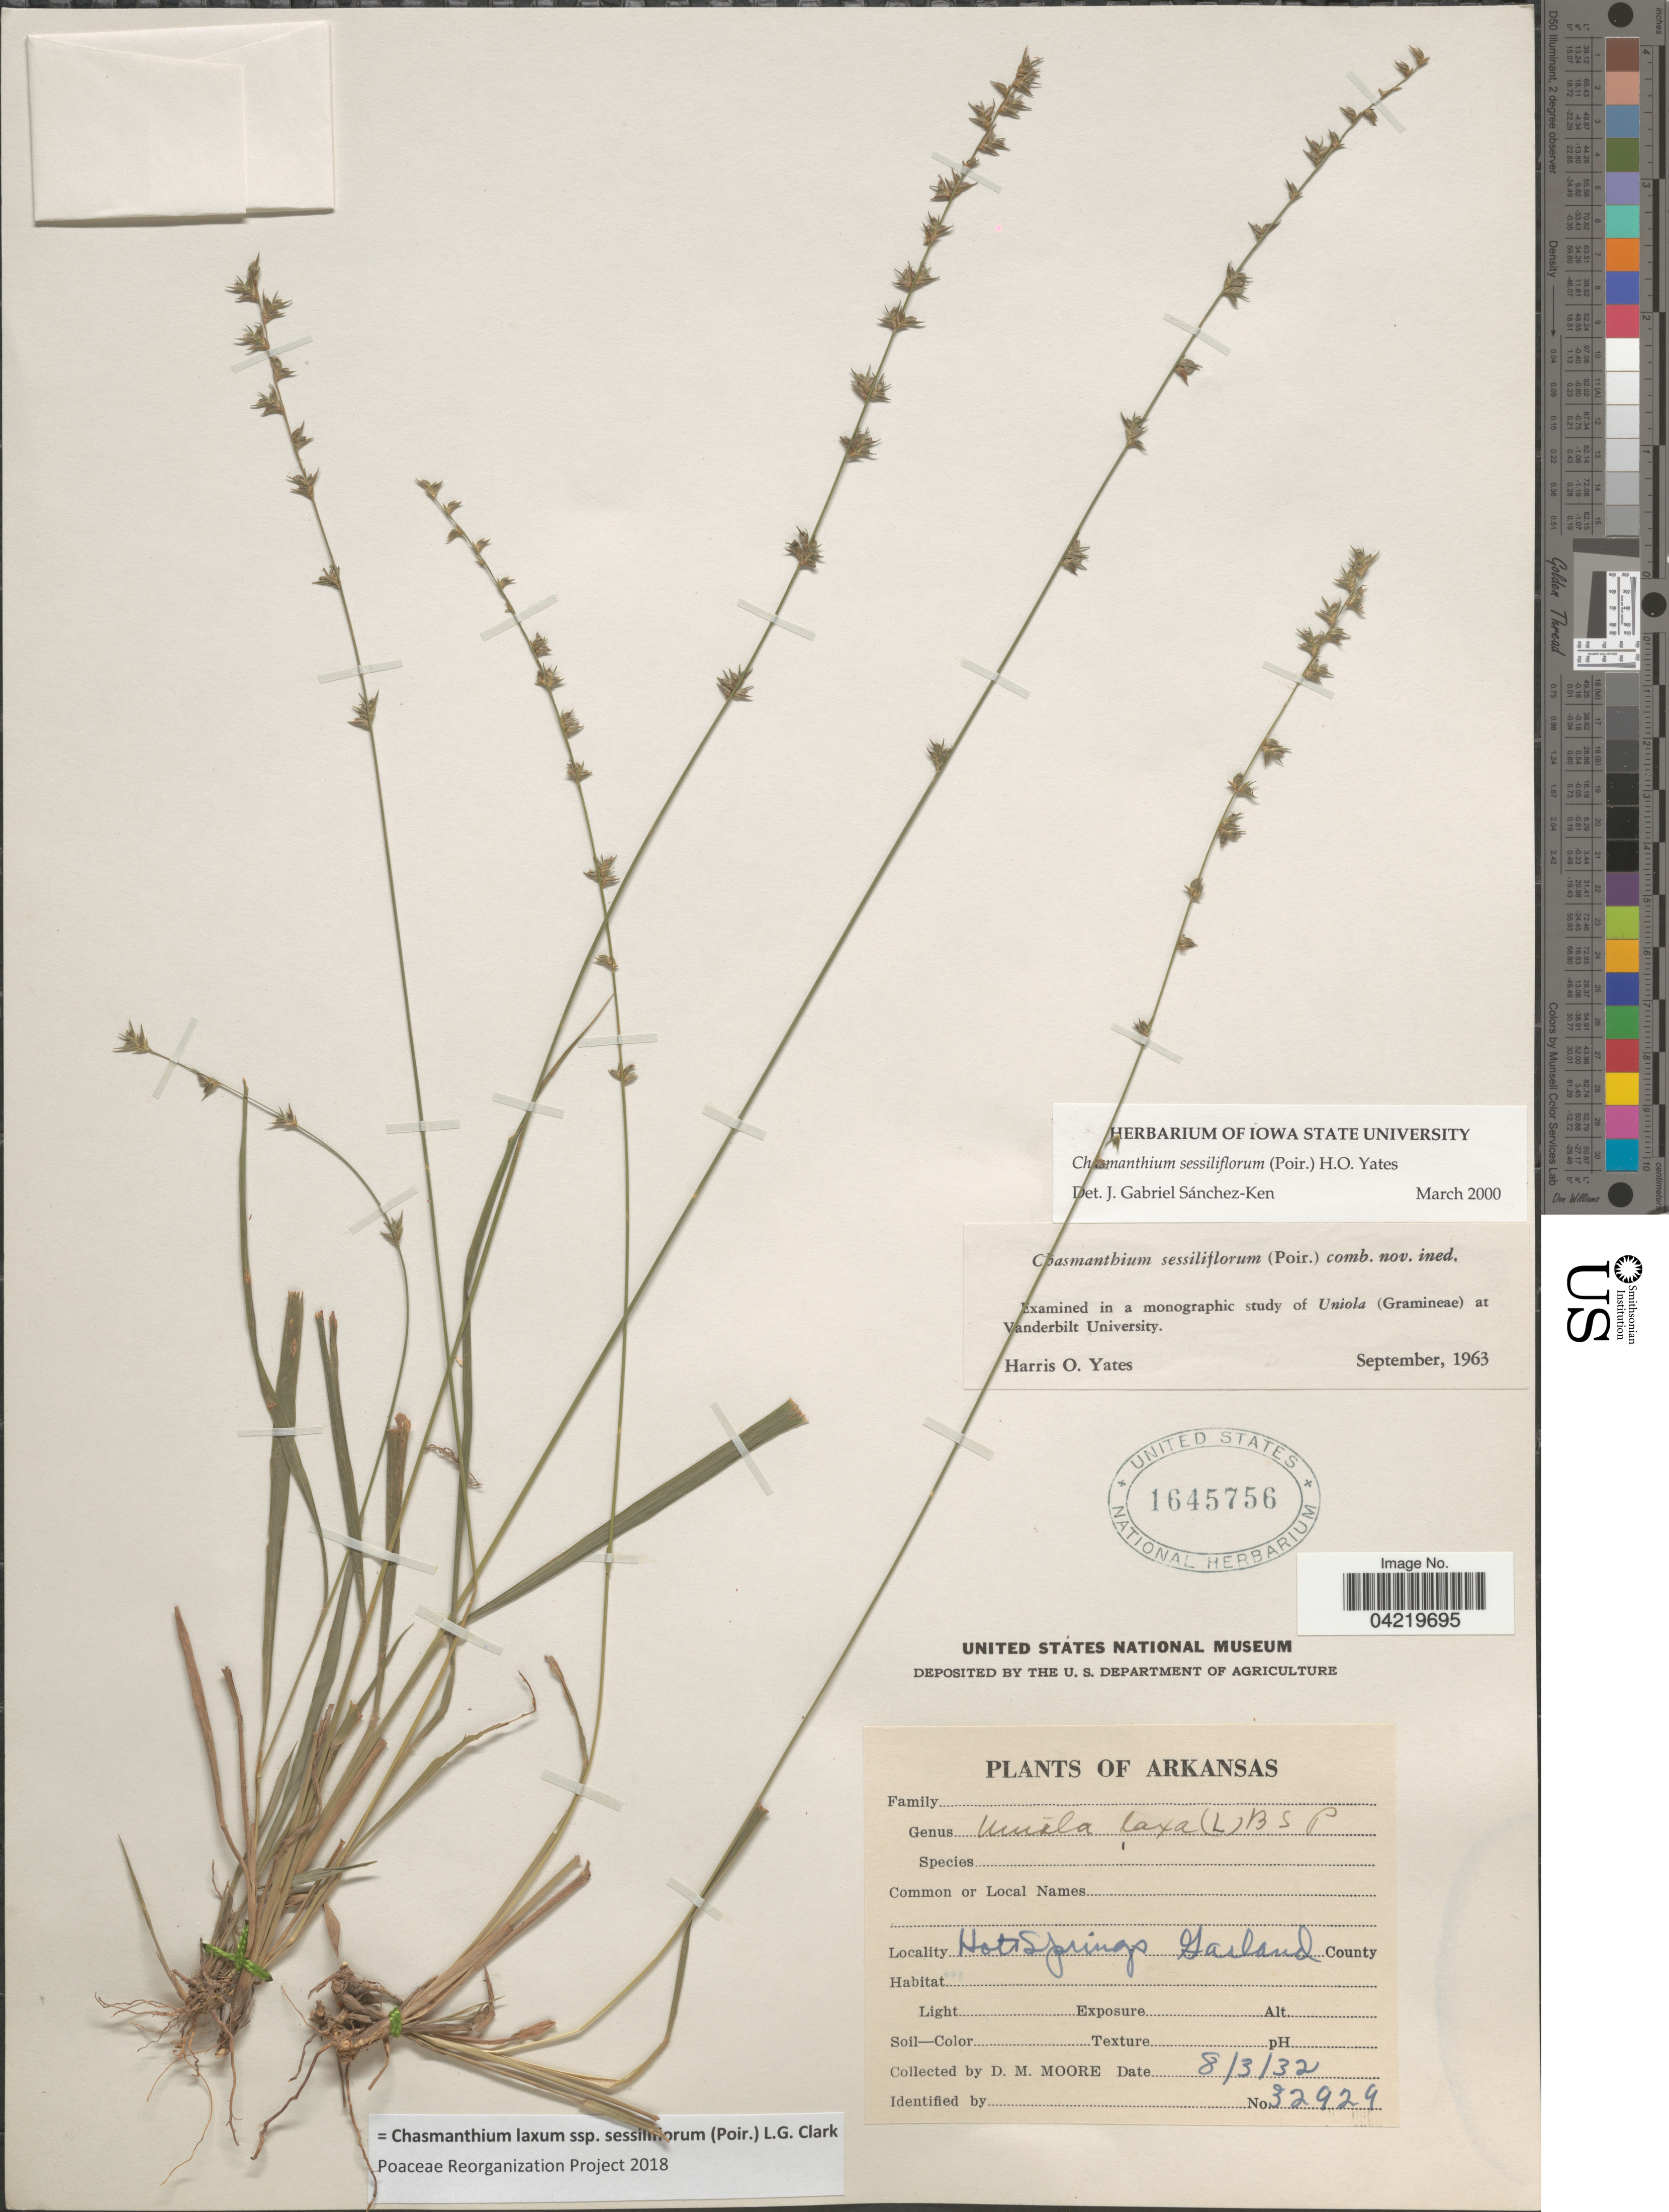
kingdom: Plantae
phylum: Tracheophyta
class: Liliopsida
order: Poales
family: Poaceae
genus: Chasmanthium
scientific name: Chasmanthium laxum subsp. sessiliflorum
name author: (L.) H.O. Yates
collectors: D. Moore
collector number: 32929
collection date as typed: Transcribed d/m/y: 3/8/32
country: United States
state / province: Arkansas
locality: Hot Springs. Garland County.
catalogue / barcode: US 1645756